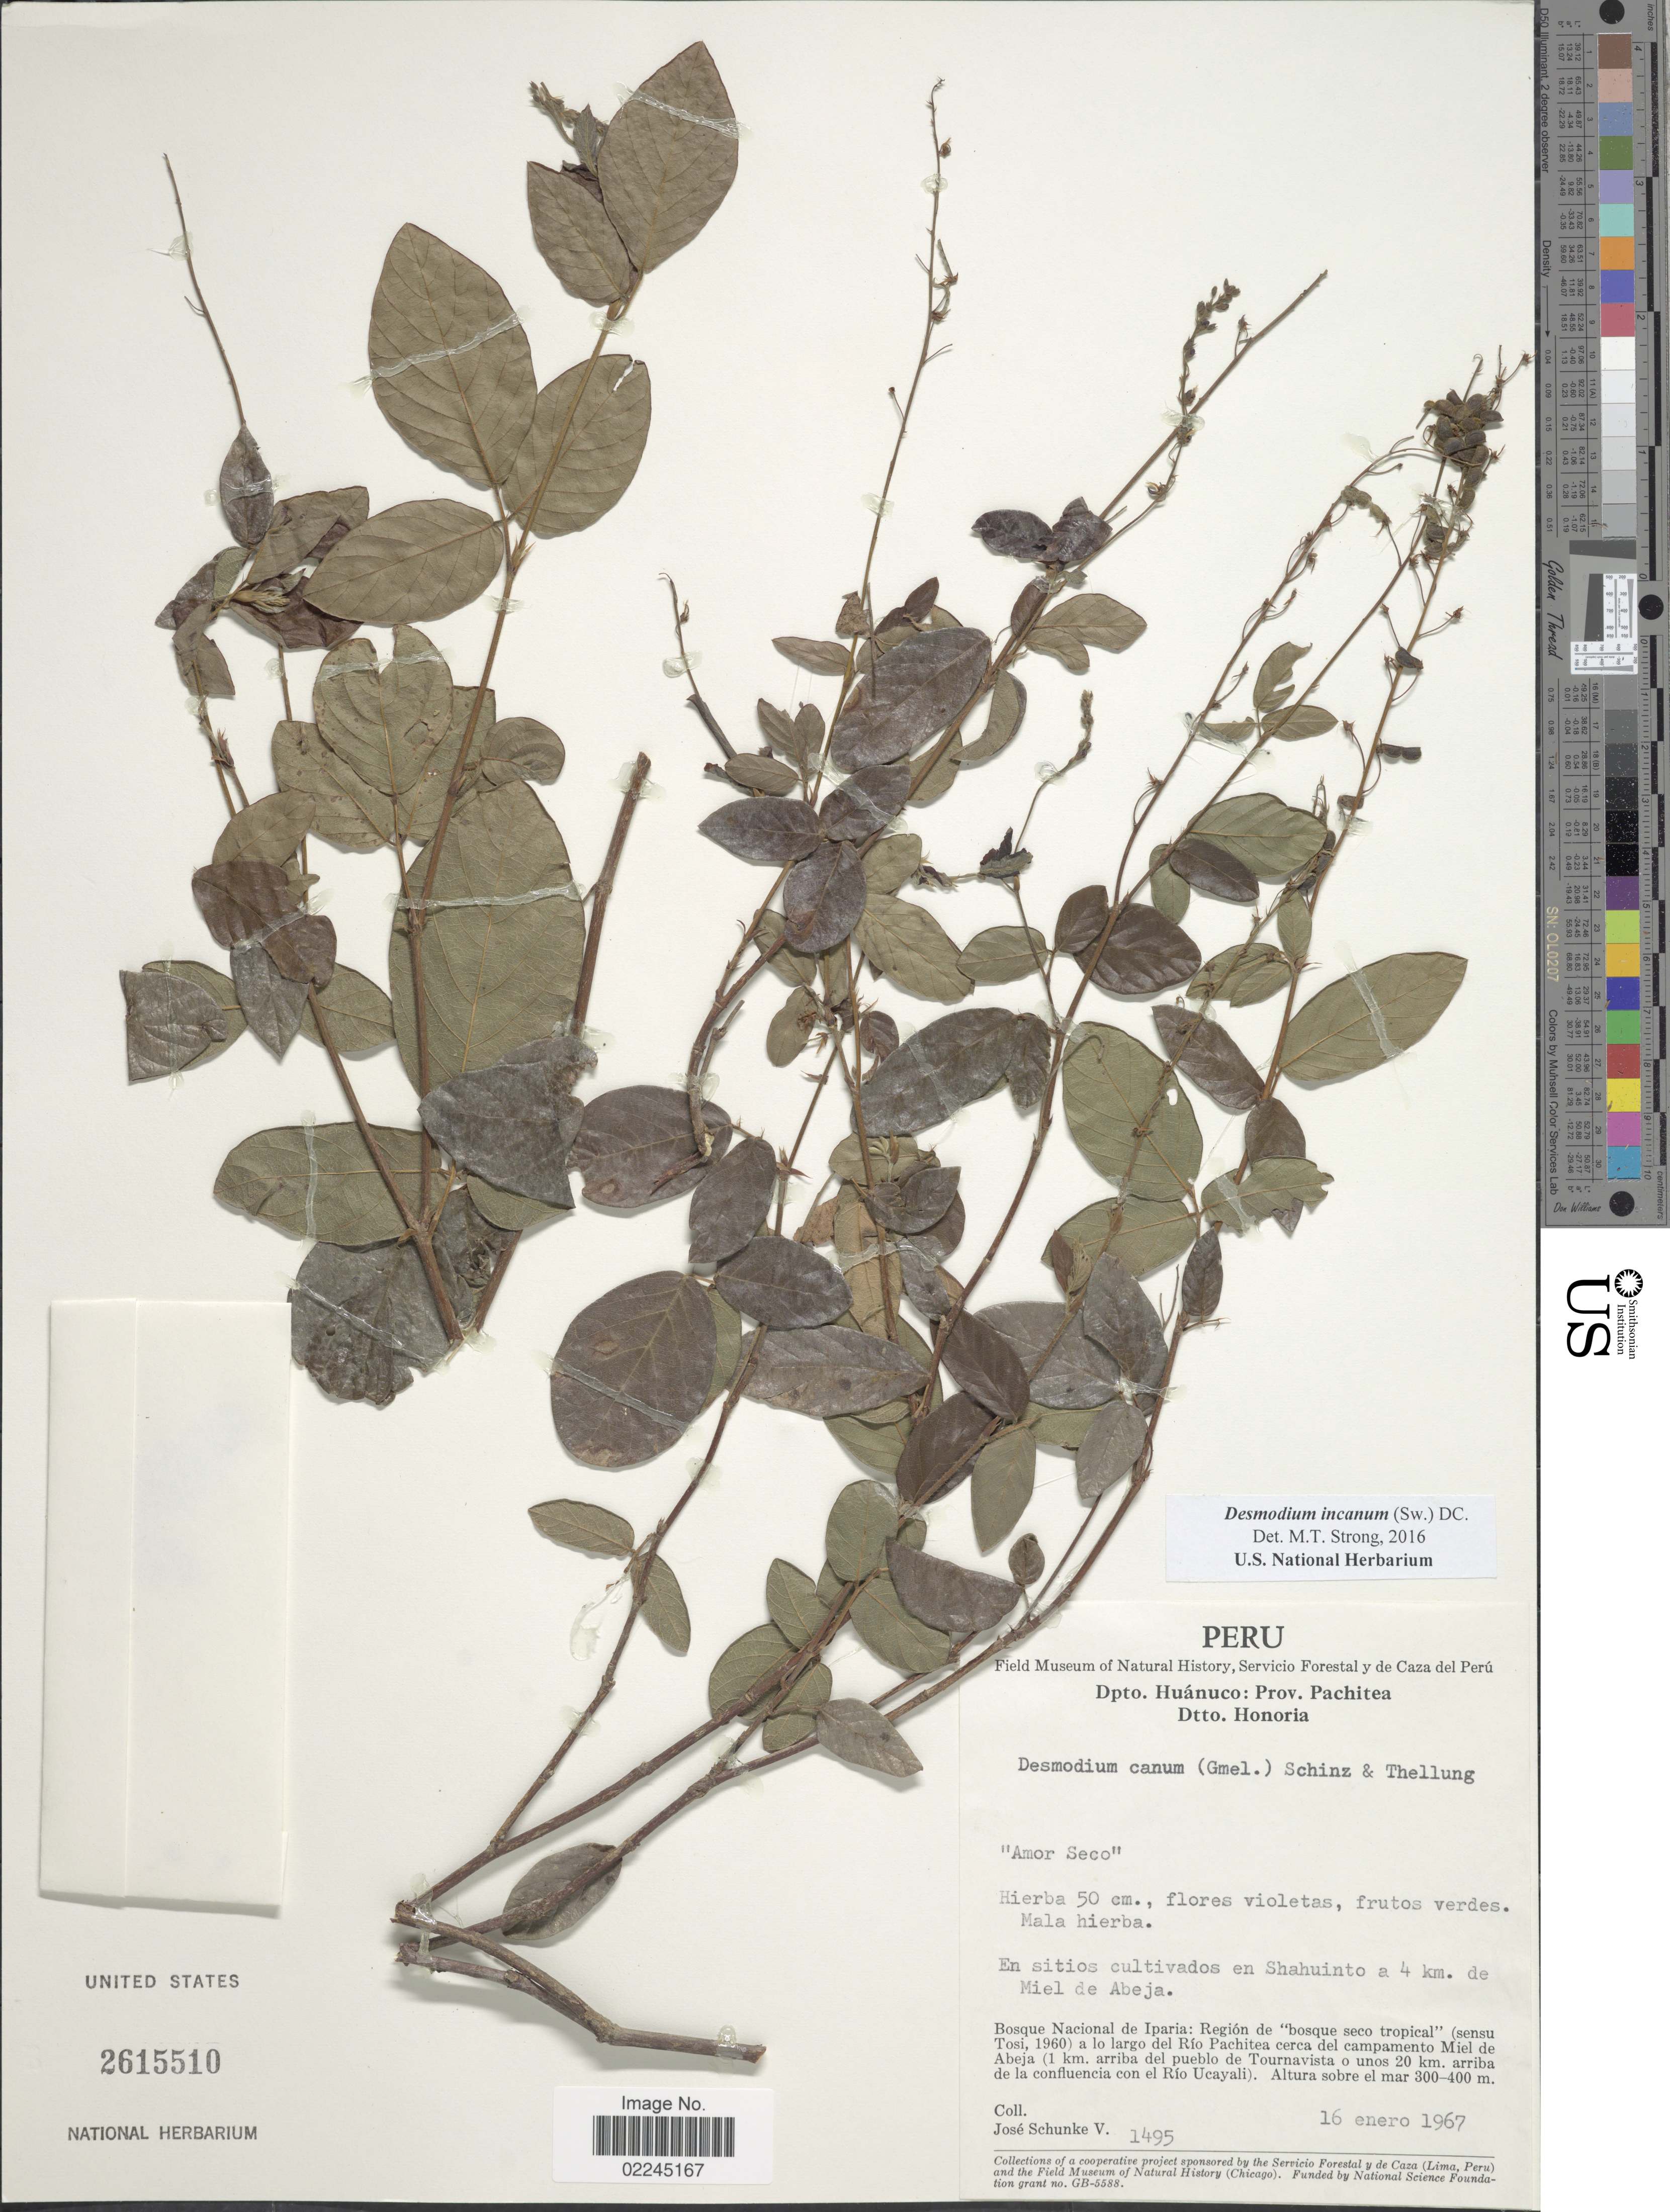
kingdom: Plantae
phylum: Tracheophyta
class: Magnoliopsida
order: Fabales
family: Fabaceae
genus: Desmodium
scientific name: Desmodium incanum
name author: (Sw.) DC.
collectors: J. Schunke Vigo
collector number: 1495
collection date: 1967-01-16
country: Peru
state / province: Huánuco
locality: Dpto.: Huanuco: prov. Pachitea. Dtto. Honoria. Bosque Nacional de Iparia: Region de "bosque seco tropical" (sensu Tosi, 1960) a lo largo del Rio Pachitea cerca del campamento Miel de Abeja (1 km. arriba del pueblo de Tournavista o unos 20 km. arriba de la confluencia con el Rio Ucayali)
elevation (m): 300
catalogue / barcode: US 2615510